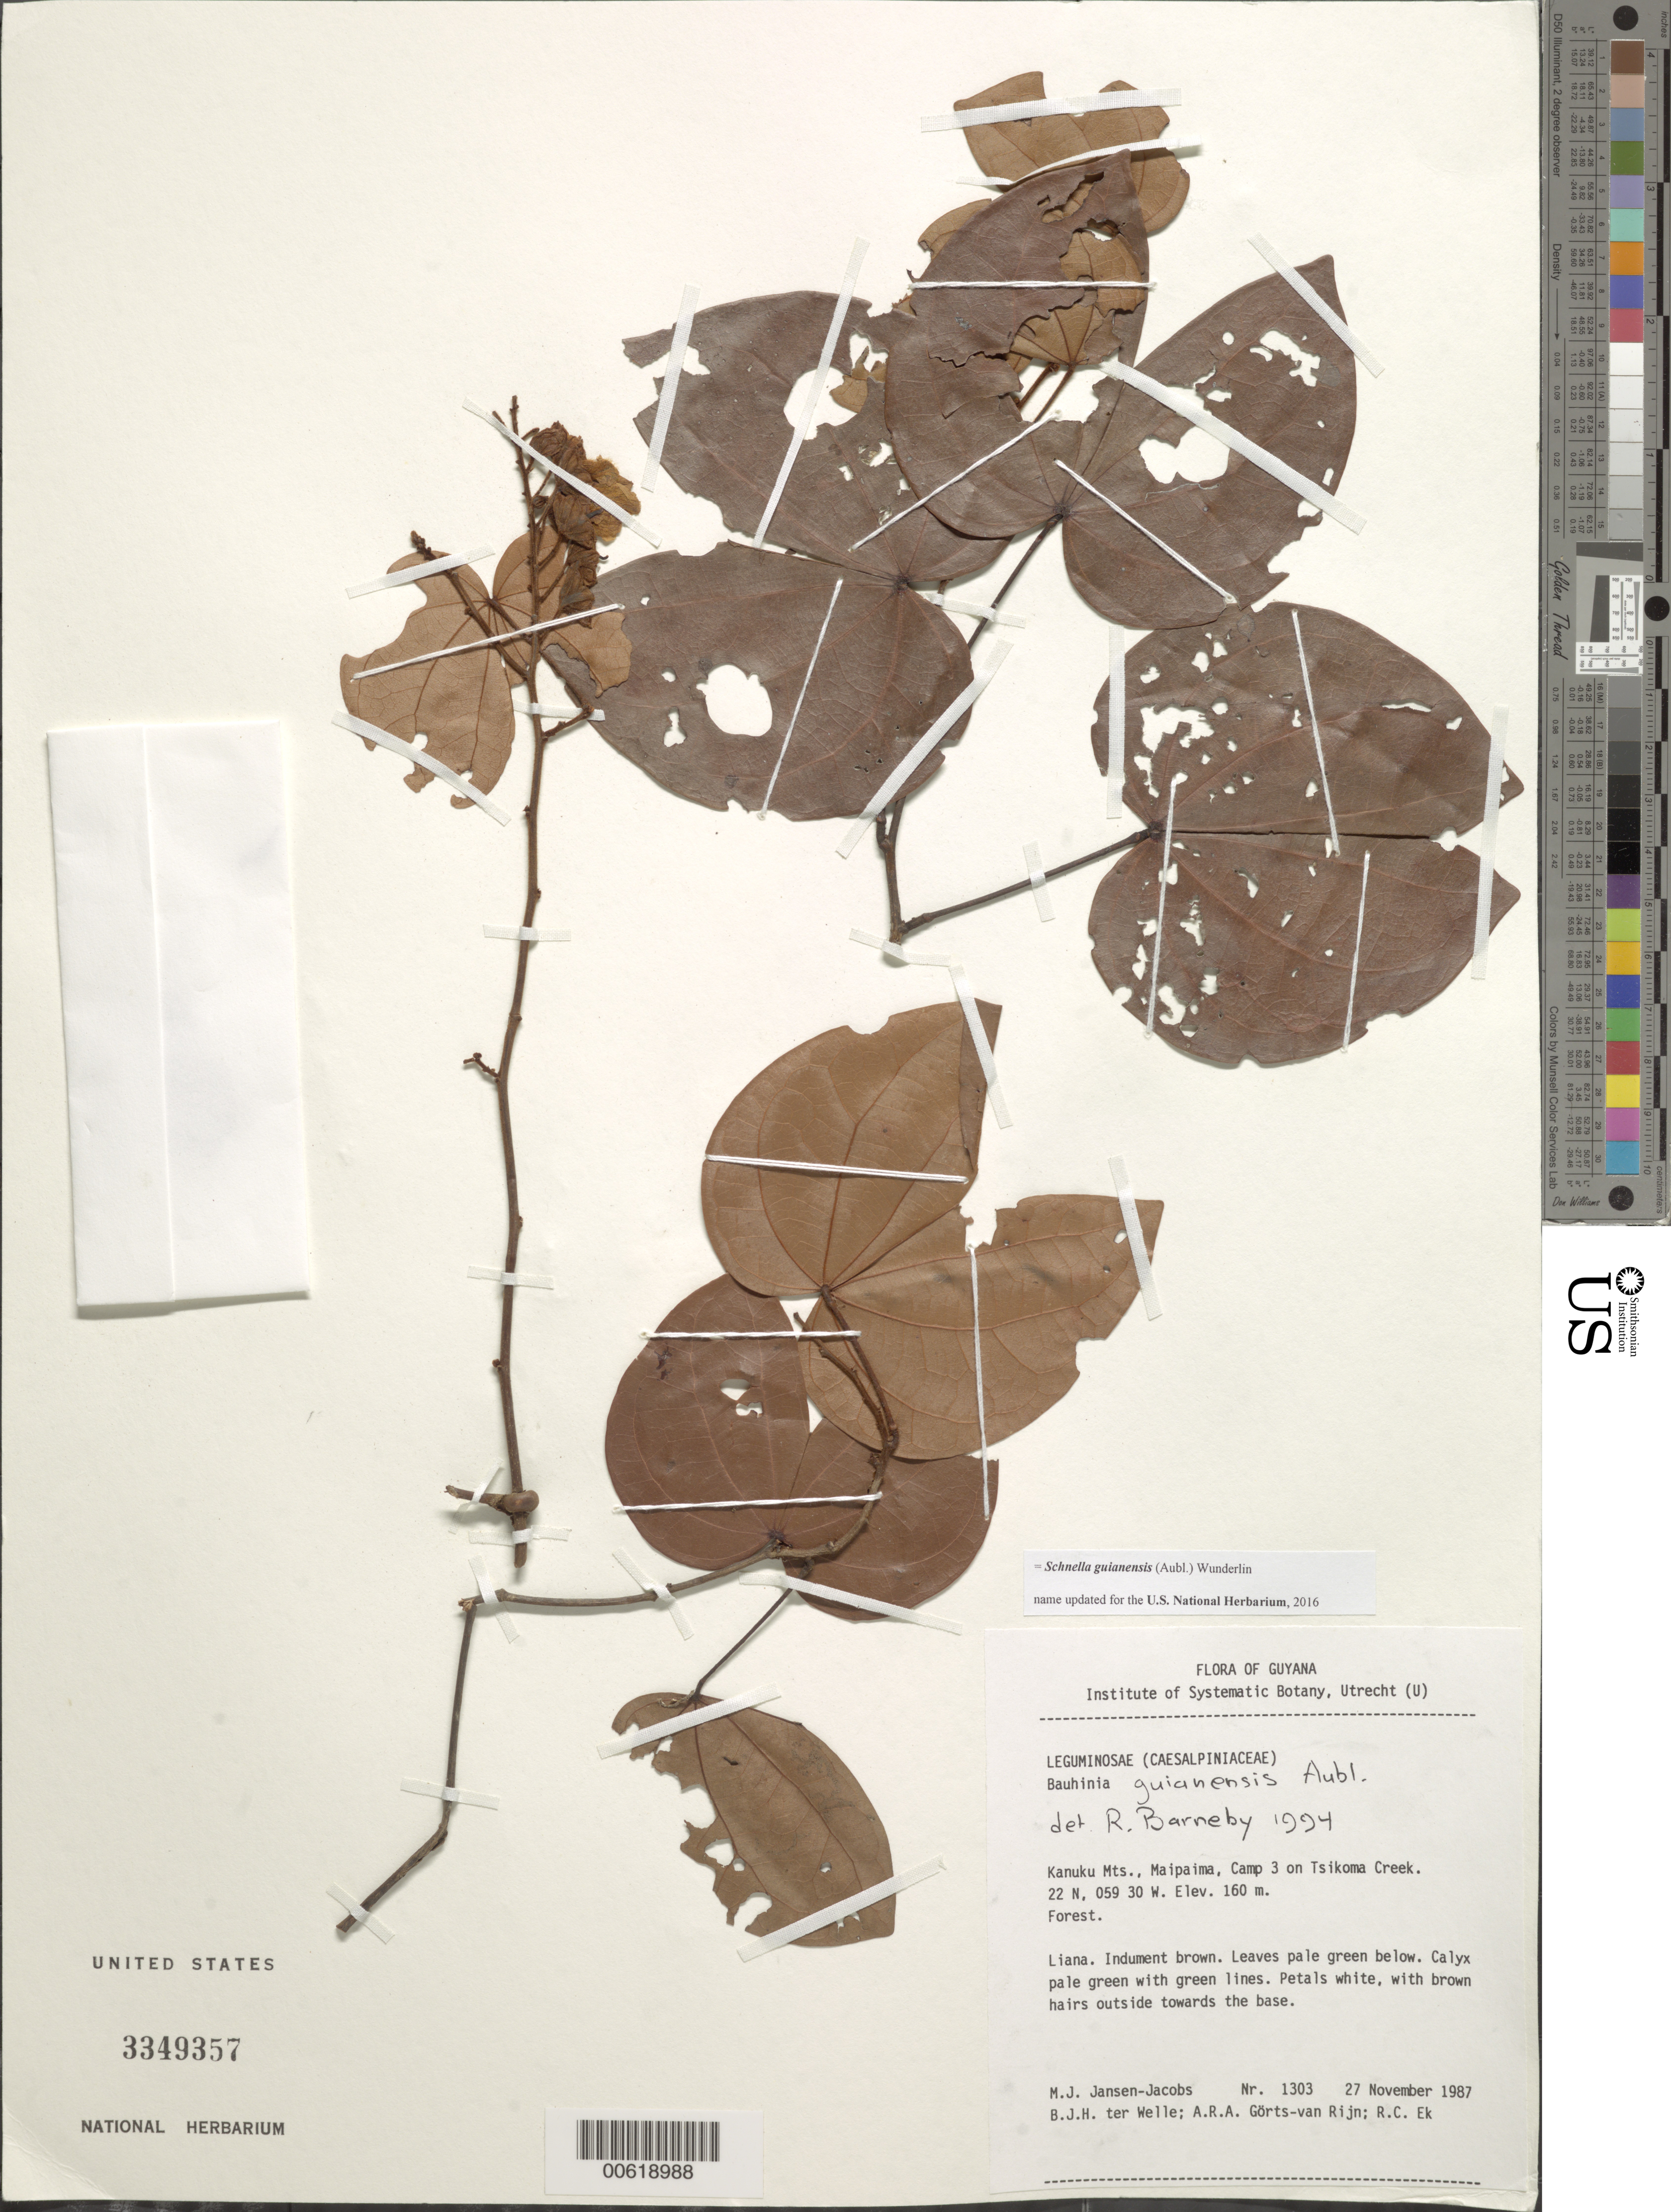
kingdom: Plantae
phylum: Tracheophyta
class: Magnoliopsida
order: Fabales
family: Fabaceae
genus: Schnella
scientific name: Schnella guianensis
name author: (Aubl.) Wunderlin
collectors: M. J. Jansen-Jacobs, B. Welle, A. .R. A. Görts-van Rijn & R. C. Ek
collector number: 1303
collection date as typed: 27-Nov-87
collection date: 1987-11-27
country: Guyana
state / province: U. Takutu-U. Essequibo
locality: Maipaima, Camp 3 on Tsikoma Creek, Kanuku Mts.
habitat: Forest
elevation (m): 160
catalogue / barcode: US 3349357